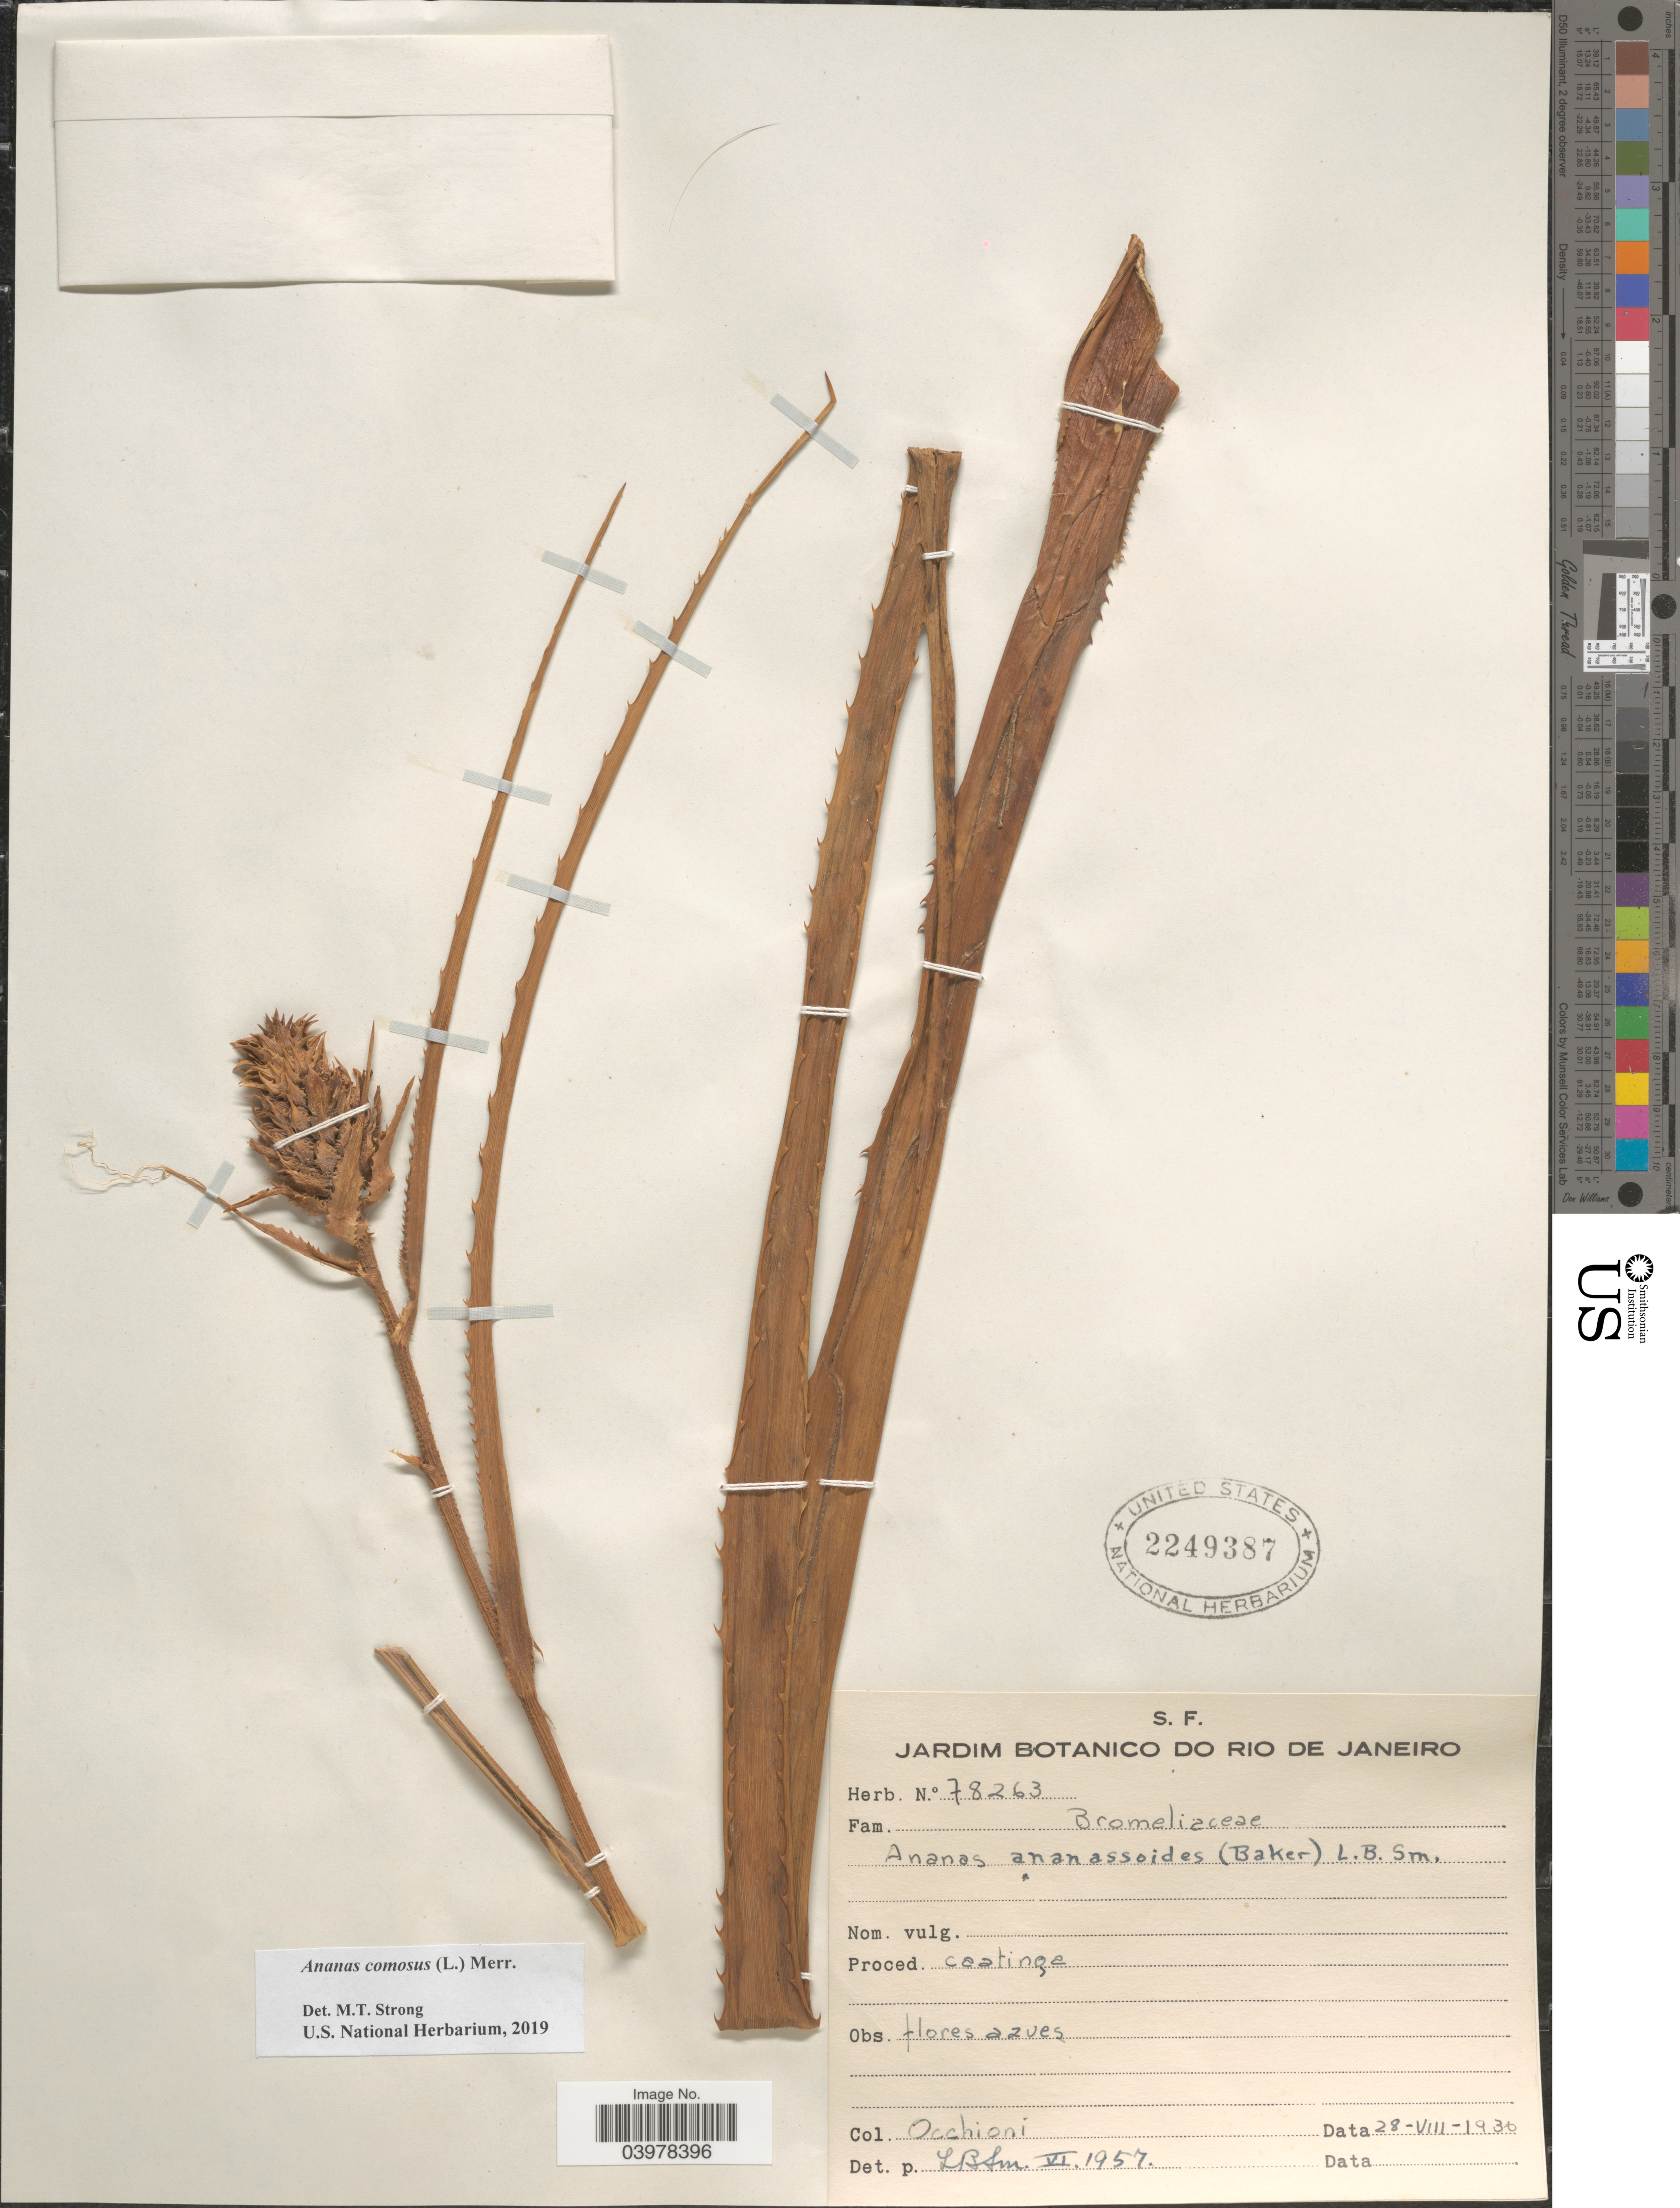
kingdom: Plantae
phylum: Tracheophyta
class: Liliopsida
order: Poales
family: Bromeliaceae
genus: Ananas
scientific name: Ananas comosus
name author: (L.) Merr.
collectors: -- Occhioni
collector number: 78263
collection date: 1930-08-28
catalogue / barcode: US 2249387